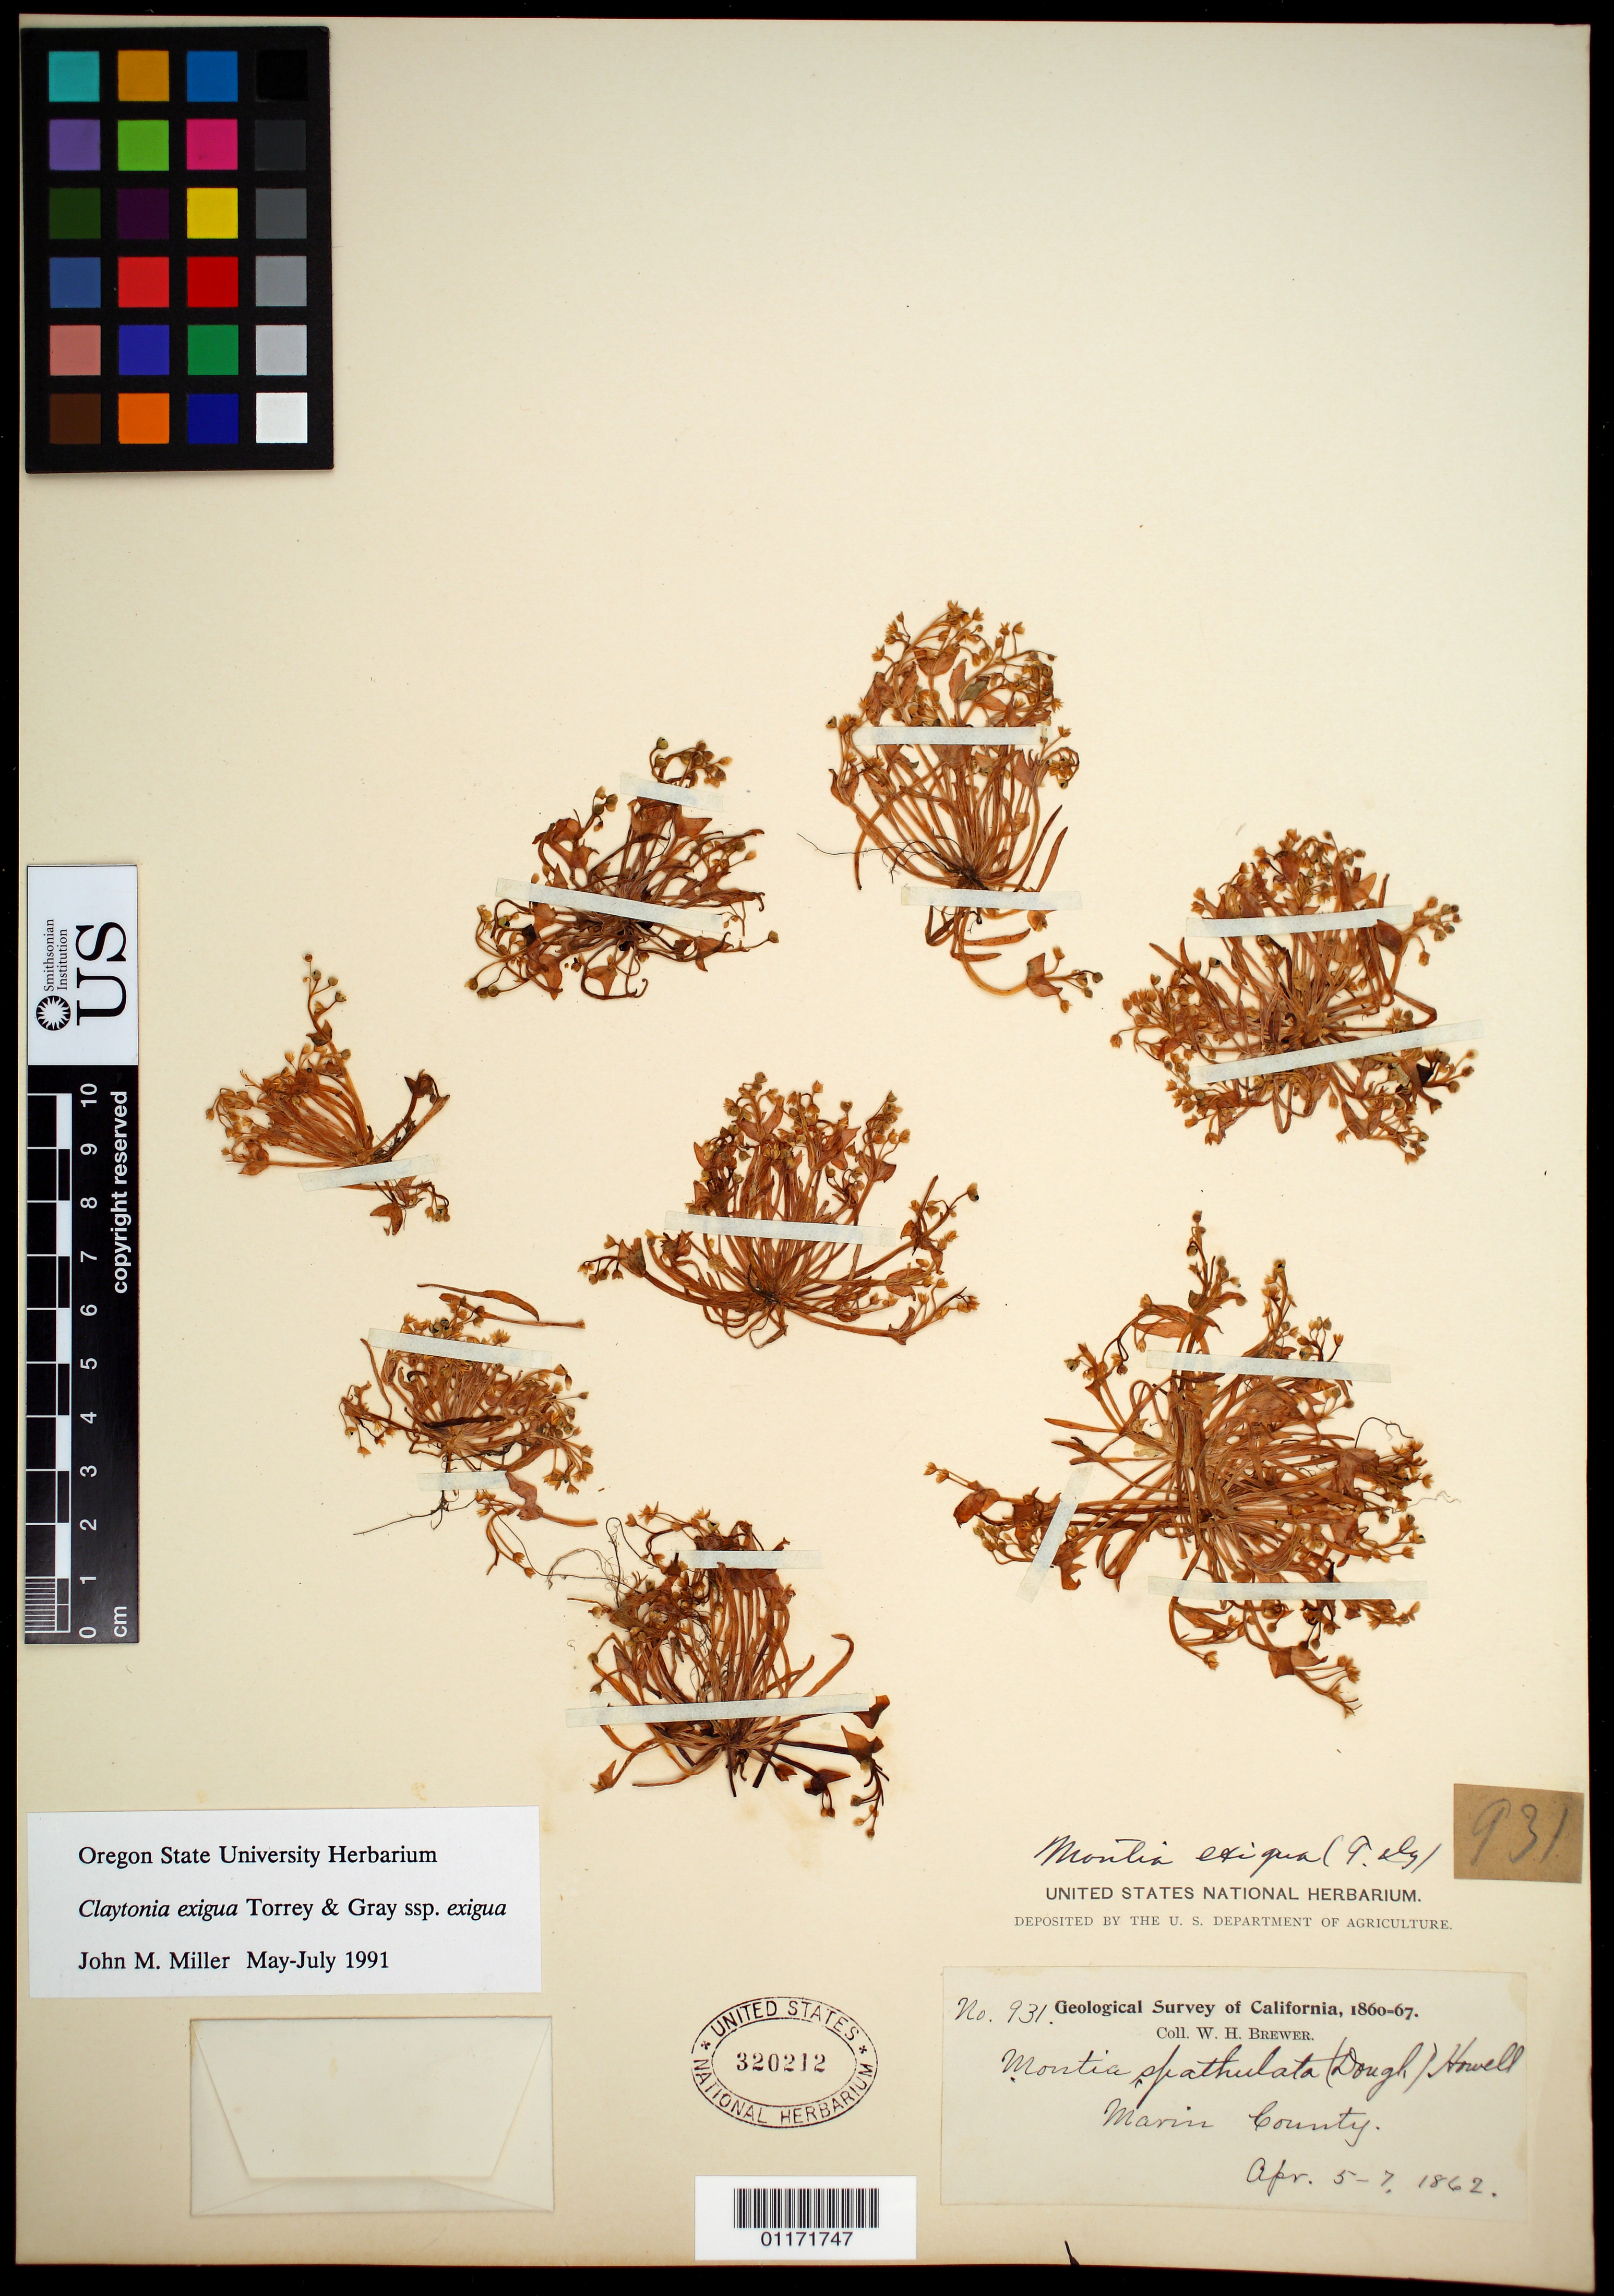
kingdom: Plantae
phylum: Tracheophyta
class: Magnoliopsida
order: Caryophyllales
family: Montiaceae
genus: Claytonia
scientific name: Claytonia exigua subsp. exigua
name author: (Douglas) Torr. & A. Gray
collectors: W. H. Brewer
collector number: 931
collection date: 1862-04-05/1862-04-07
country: United States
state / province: California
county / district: Marin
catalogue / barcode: US 320212